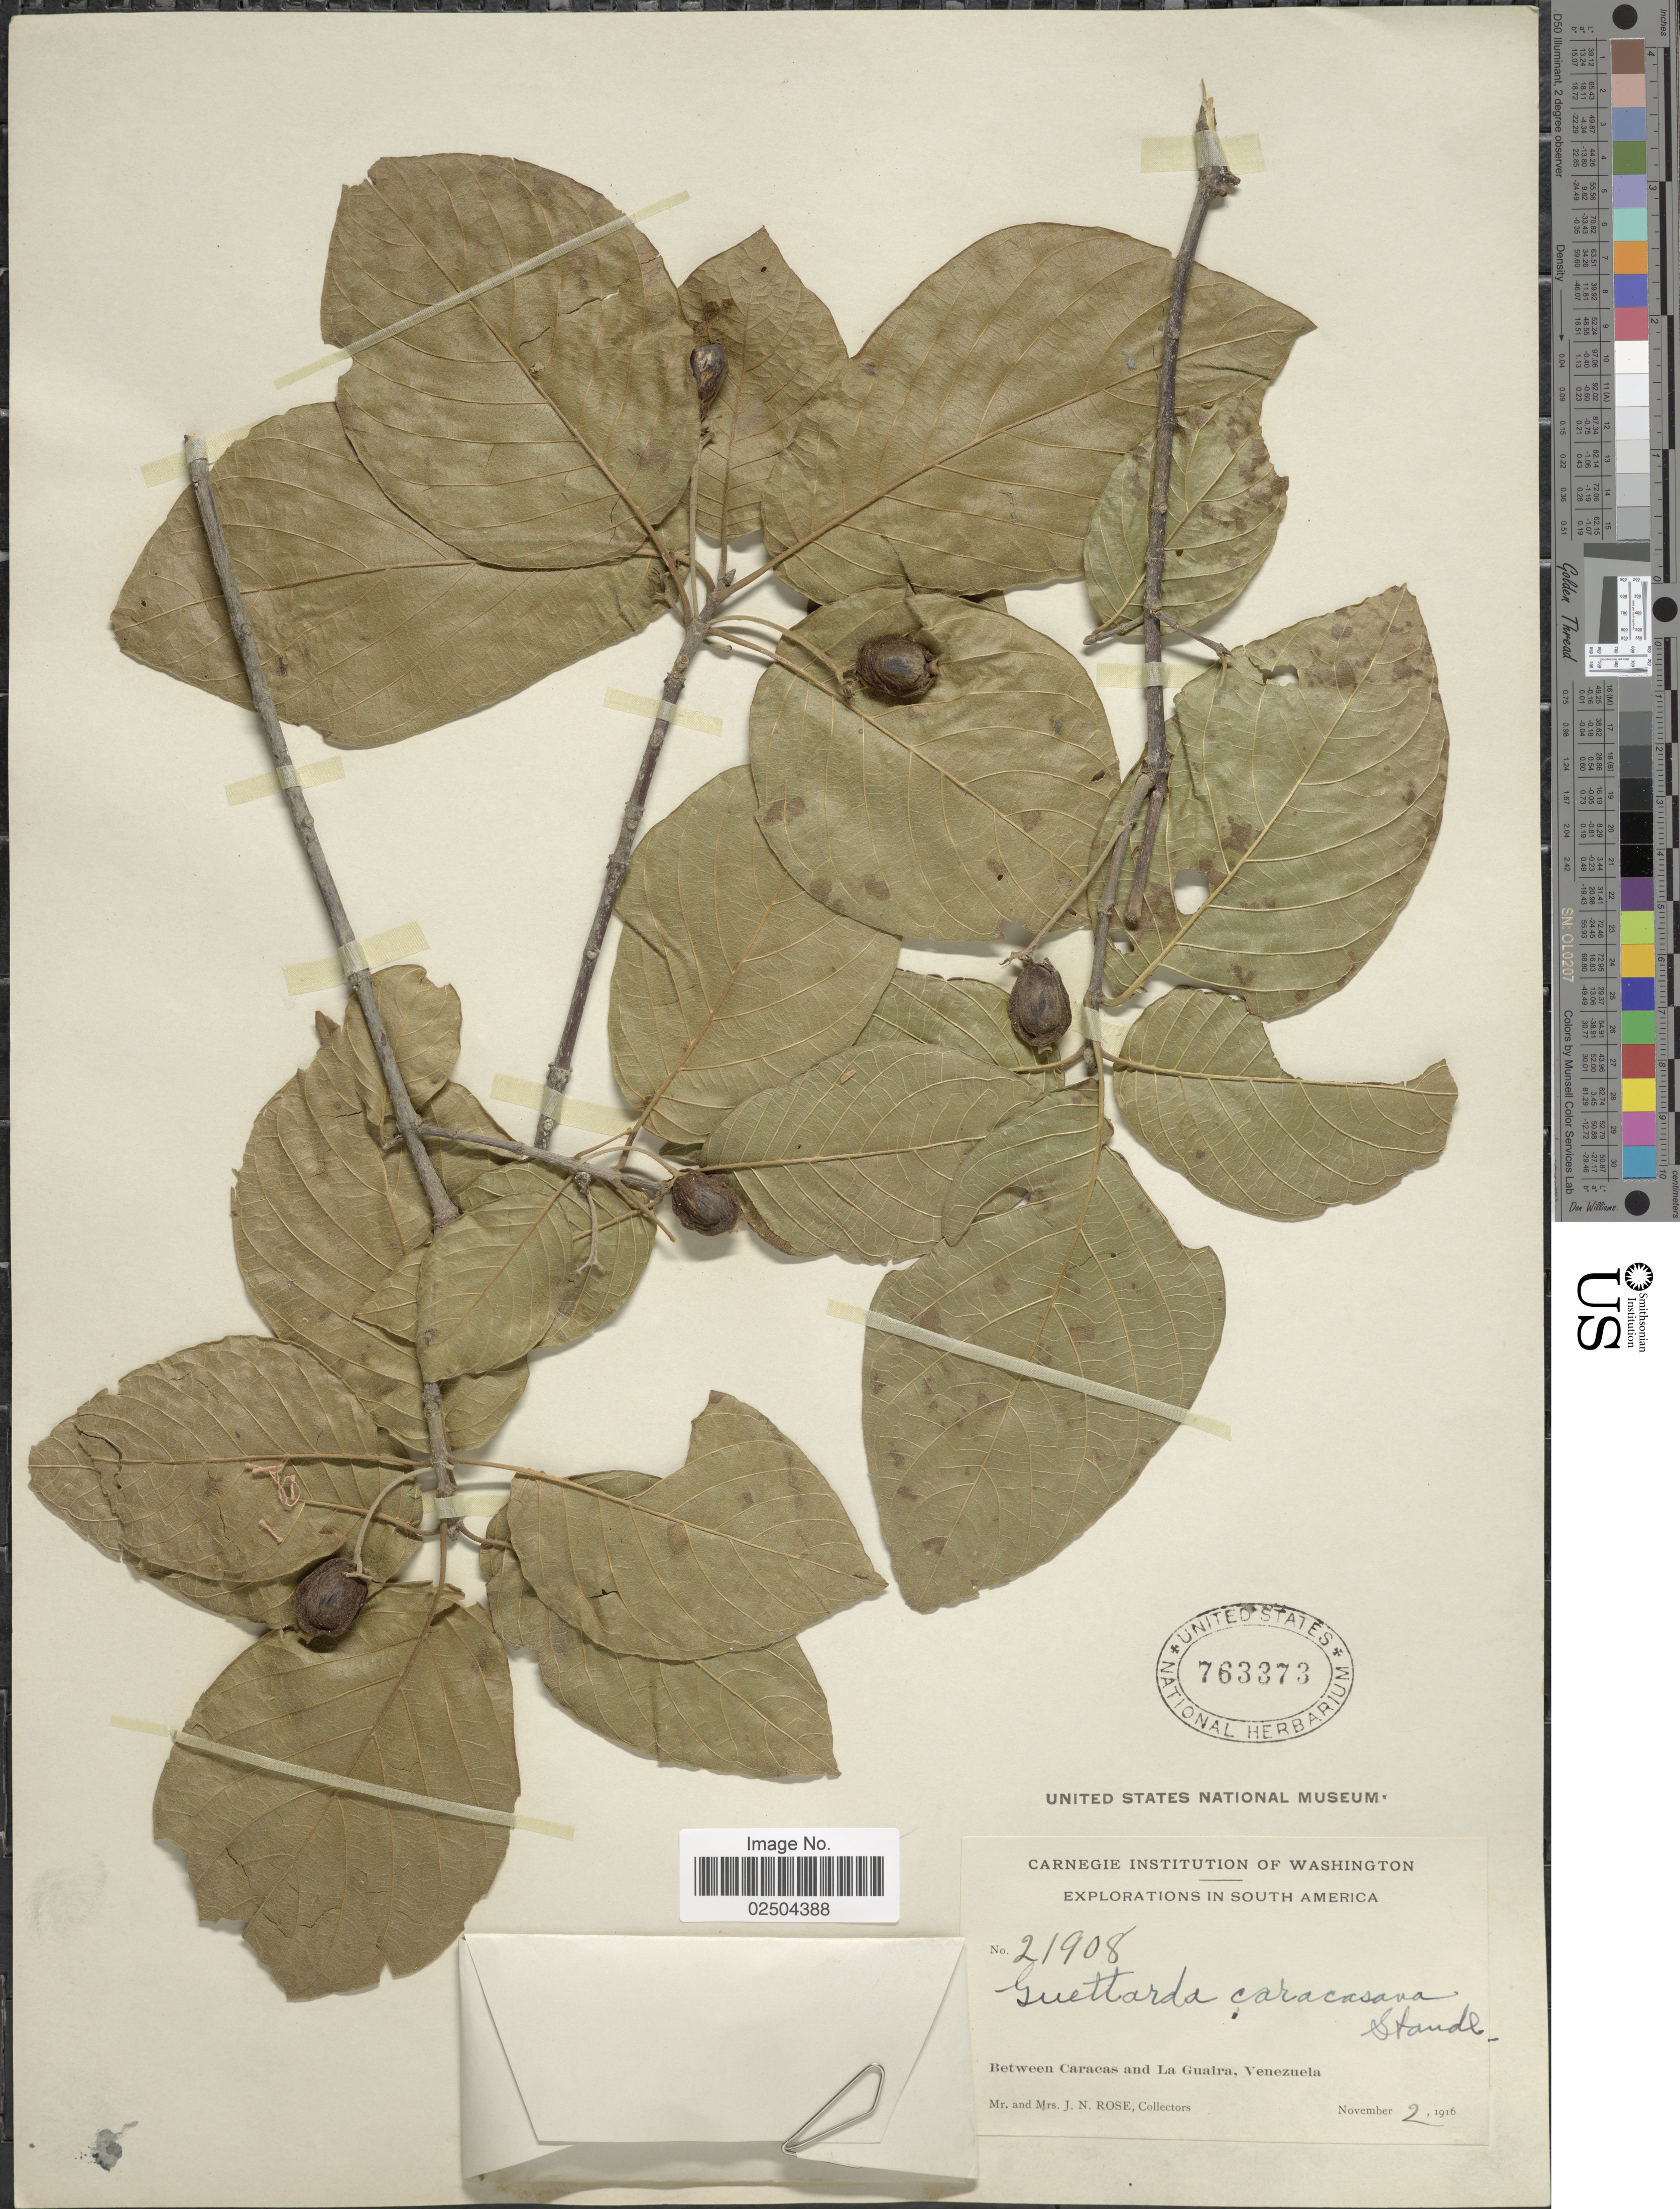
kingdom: Plantae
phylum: Tracheophyta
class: Magnoliopsida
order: Gentianales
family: Rubiaceae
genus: Guettarda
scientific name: Guettarda caracasana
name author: Standl. in Pittier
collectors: J. N. Rose & L. B. Rose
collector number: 21908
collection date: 1916-11-02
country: Venezuela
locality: Between Caracas and La Guaira, Venezuela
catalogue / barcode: US 763373